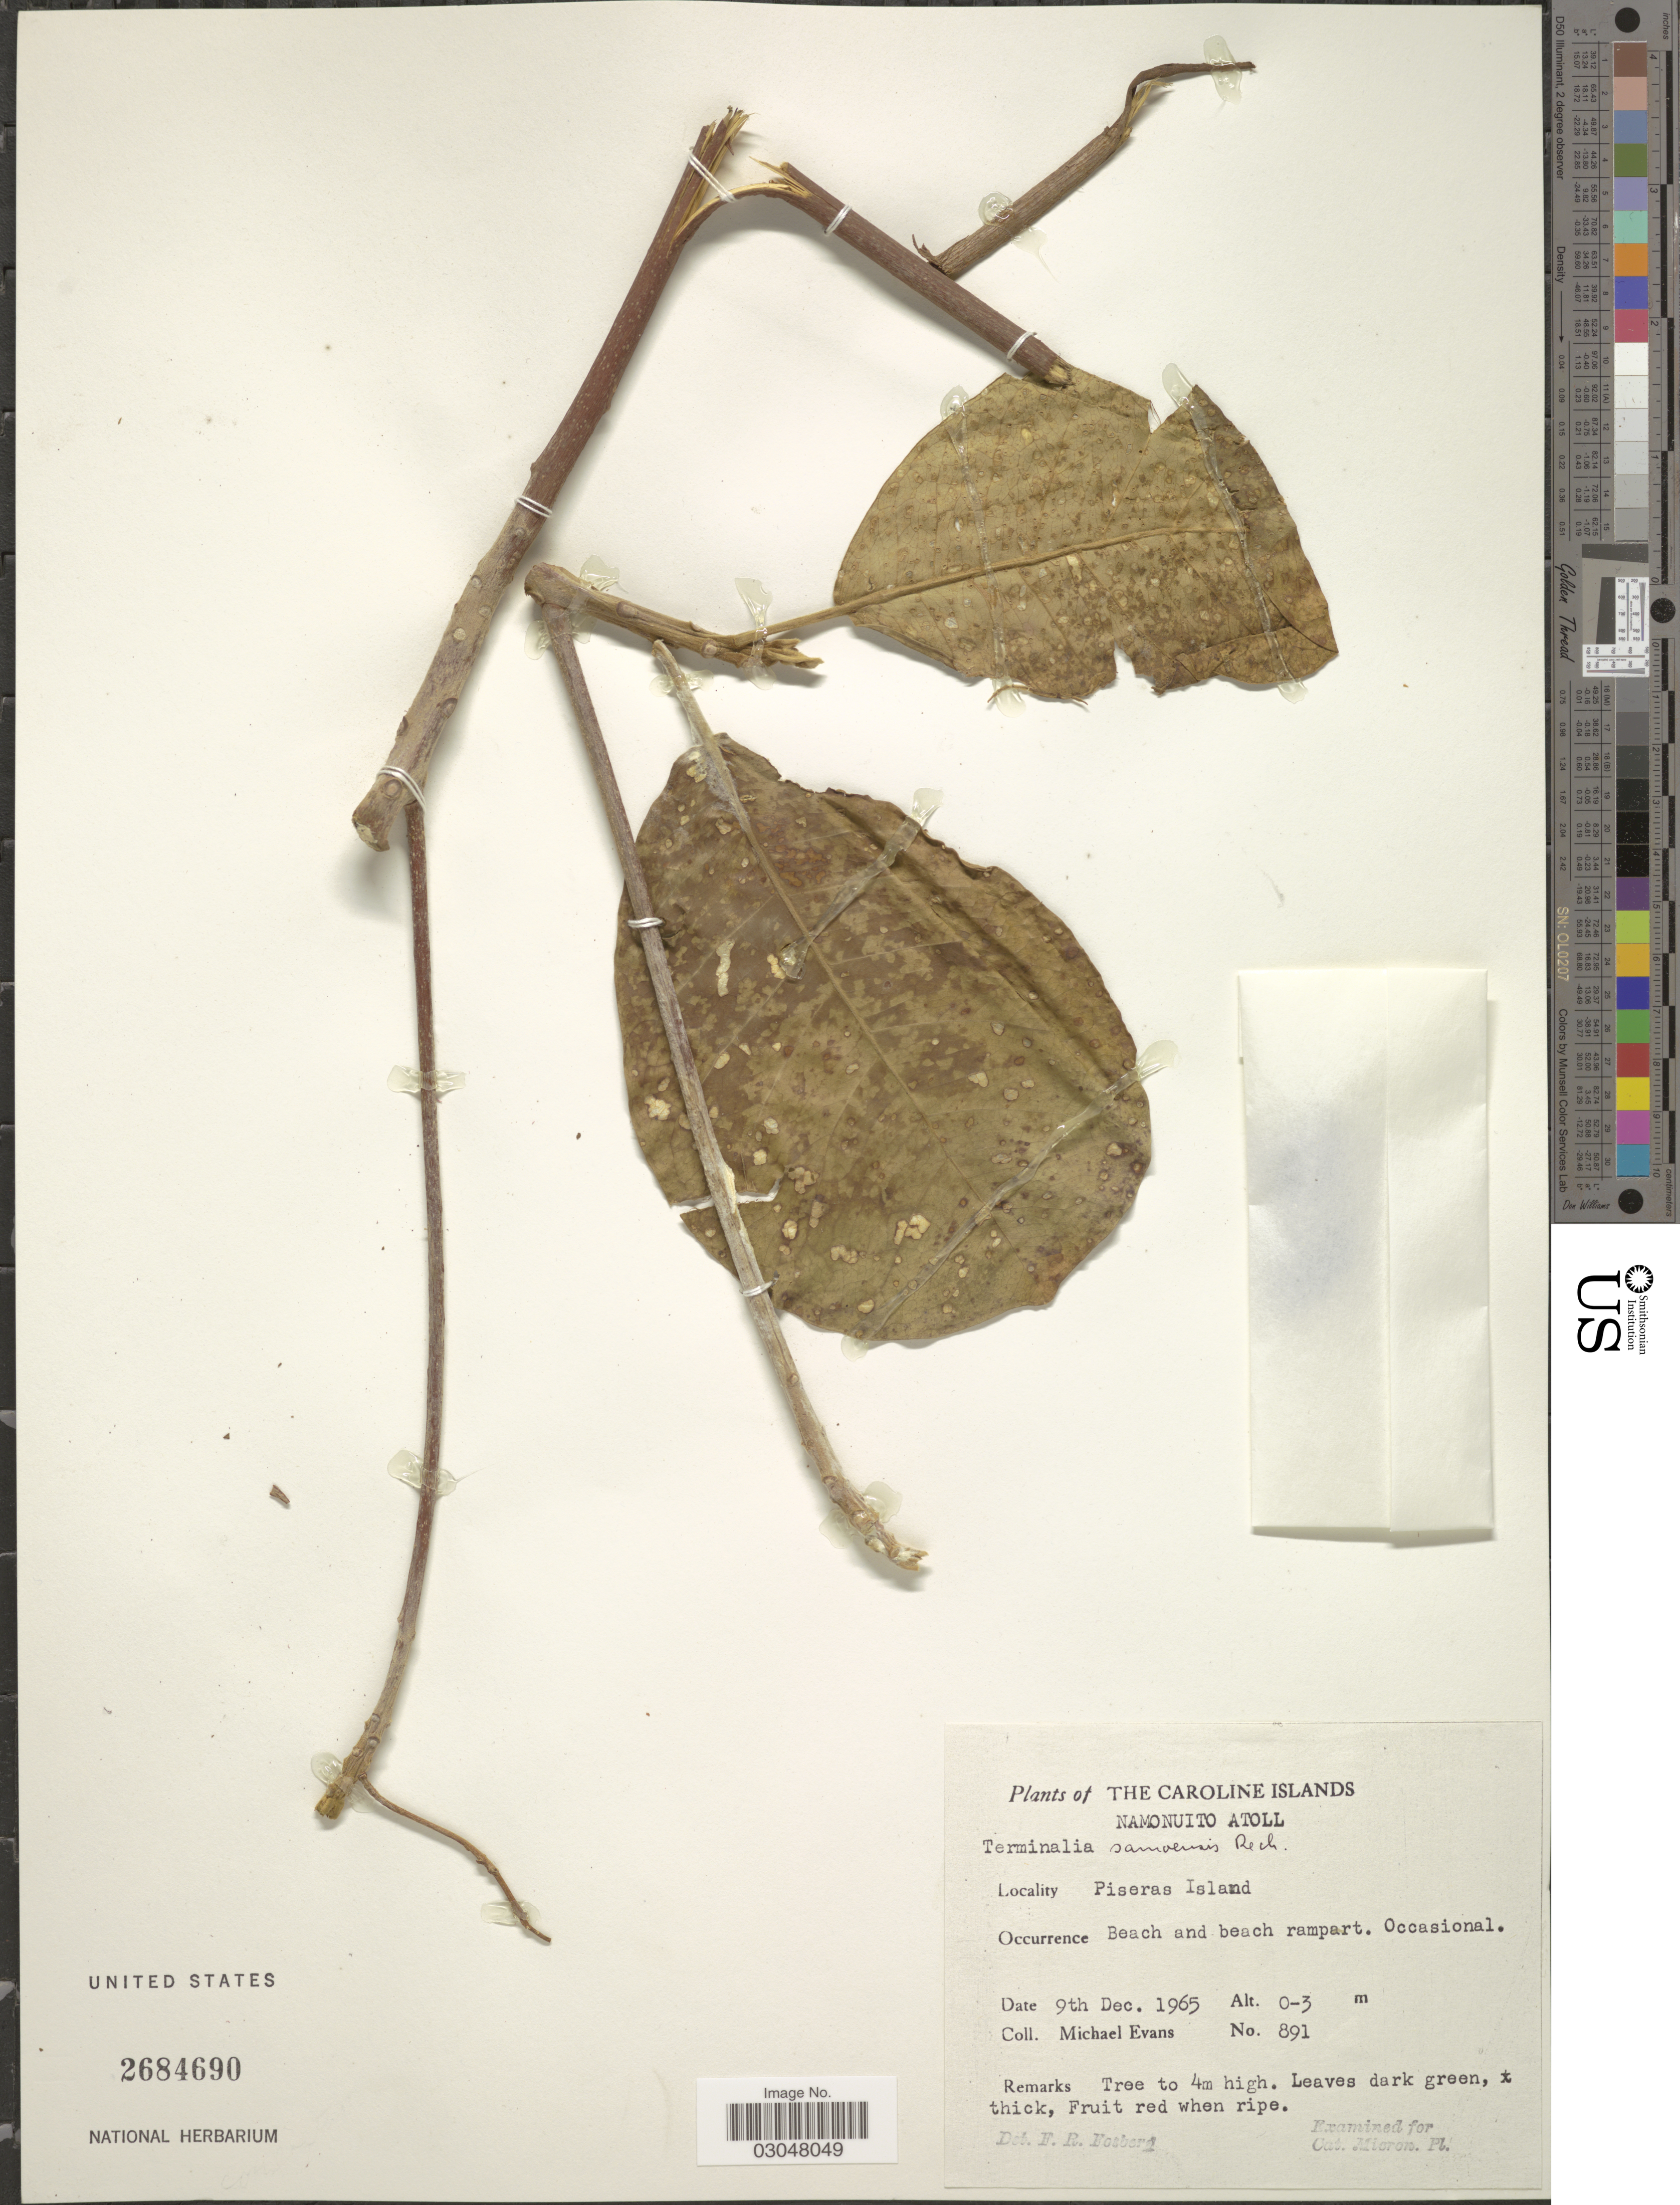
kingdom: Plantae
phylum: Tracheophyta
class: Magnoliopsida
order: Myrtales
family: Combretaceae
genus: Terminalia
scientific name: Terminalia samoensis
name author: Rech.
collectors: M. Evans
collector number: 891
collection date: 1965-12-09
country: Micronesia, Federated States of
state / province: Truk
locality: The Caroline Islands. Namonuito Atoll. Piseras Island.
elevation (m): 0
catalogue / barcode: US 2684690